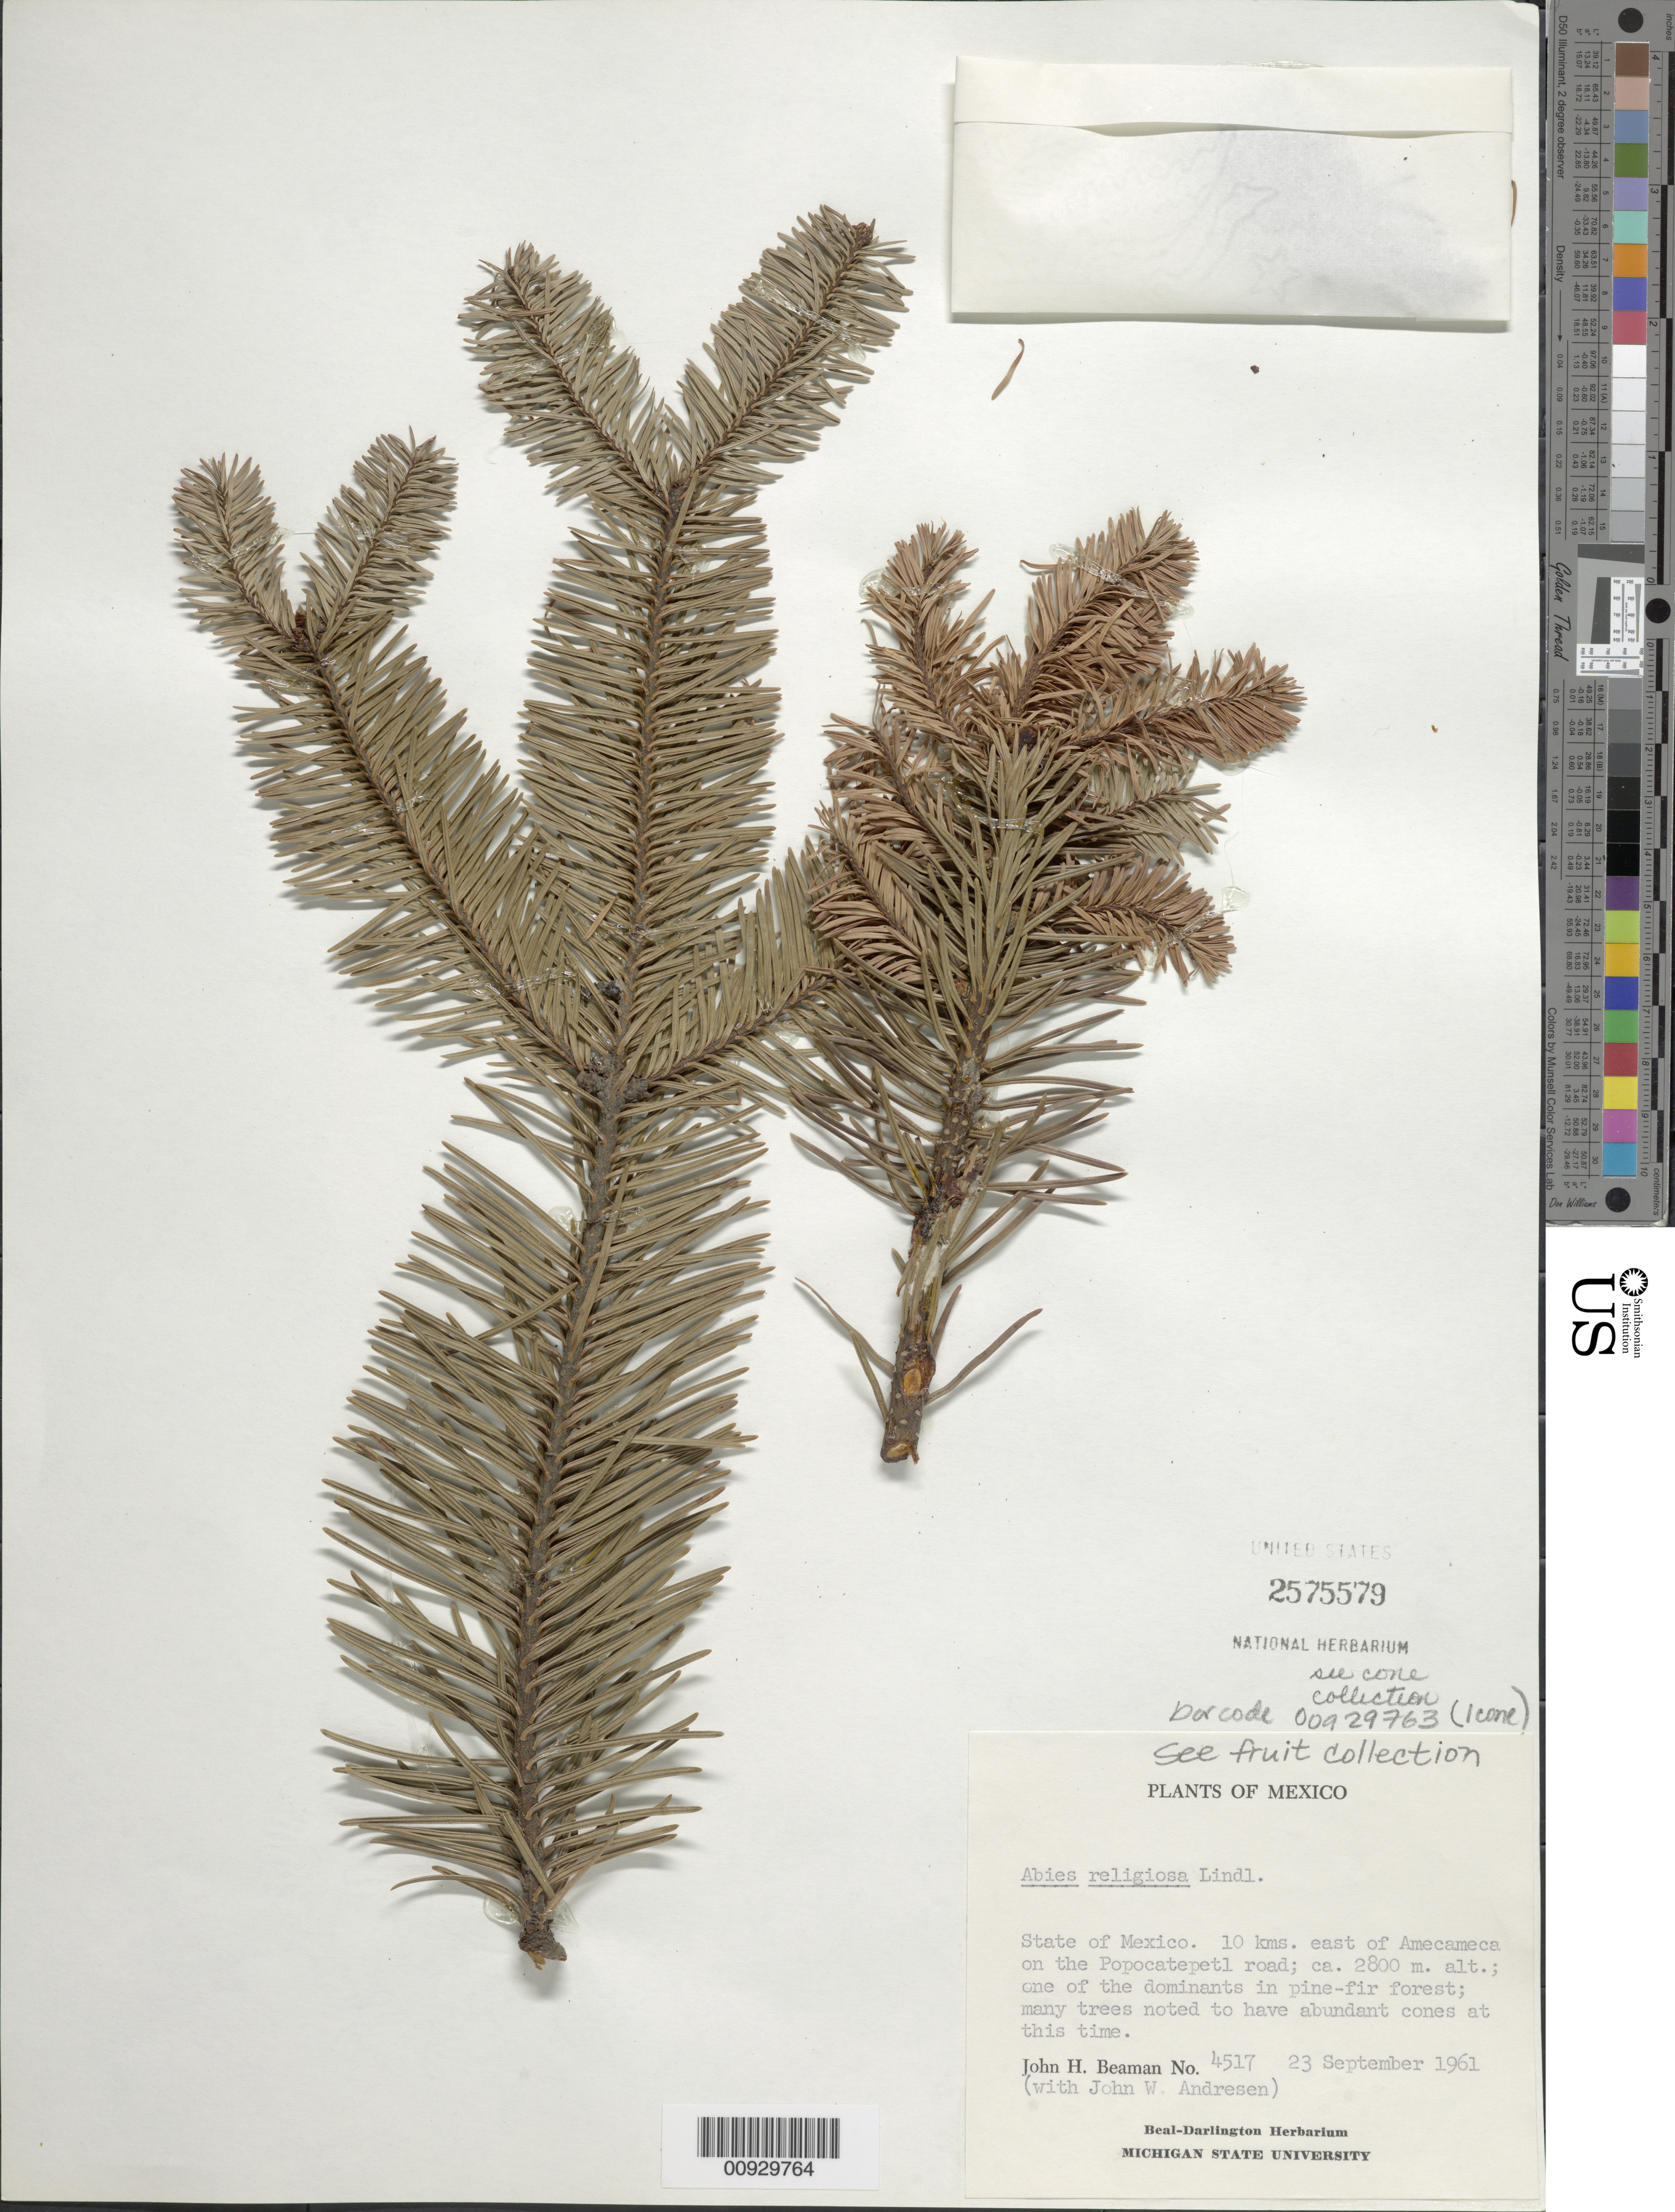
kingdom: Plantae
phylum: Tracheophyta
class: Pinopsida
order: Pinales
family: Pinaceae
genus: Abies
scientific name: Abies religiosa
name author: (Kunth) Schltdl. & Cham.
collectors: J. H. Beaman & J. Andrésen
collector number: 4517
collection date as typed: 23 Sep 1961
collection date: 1961-09-23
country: Mexico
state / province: México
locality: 10 kms. East of Amecameca on the Popocatepetl road.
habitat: Pine-fir forest. One of the dominants.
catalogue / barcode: US 2575579